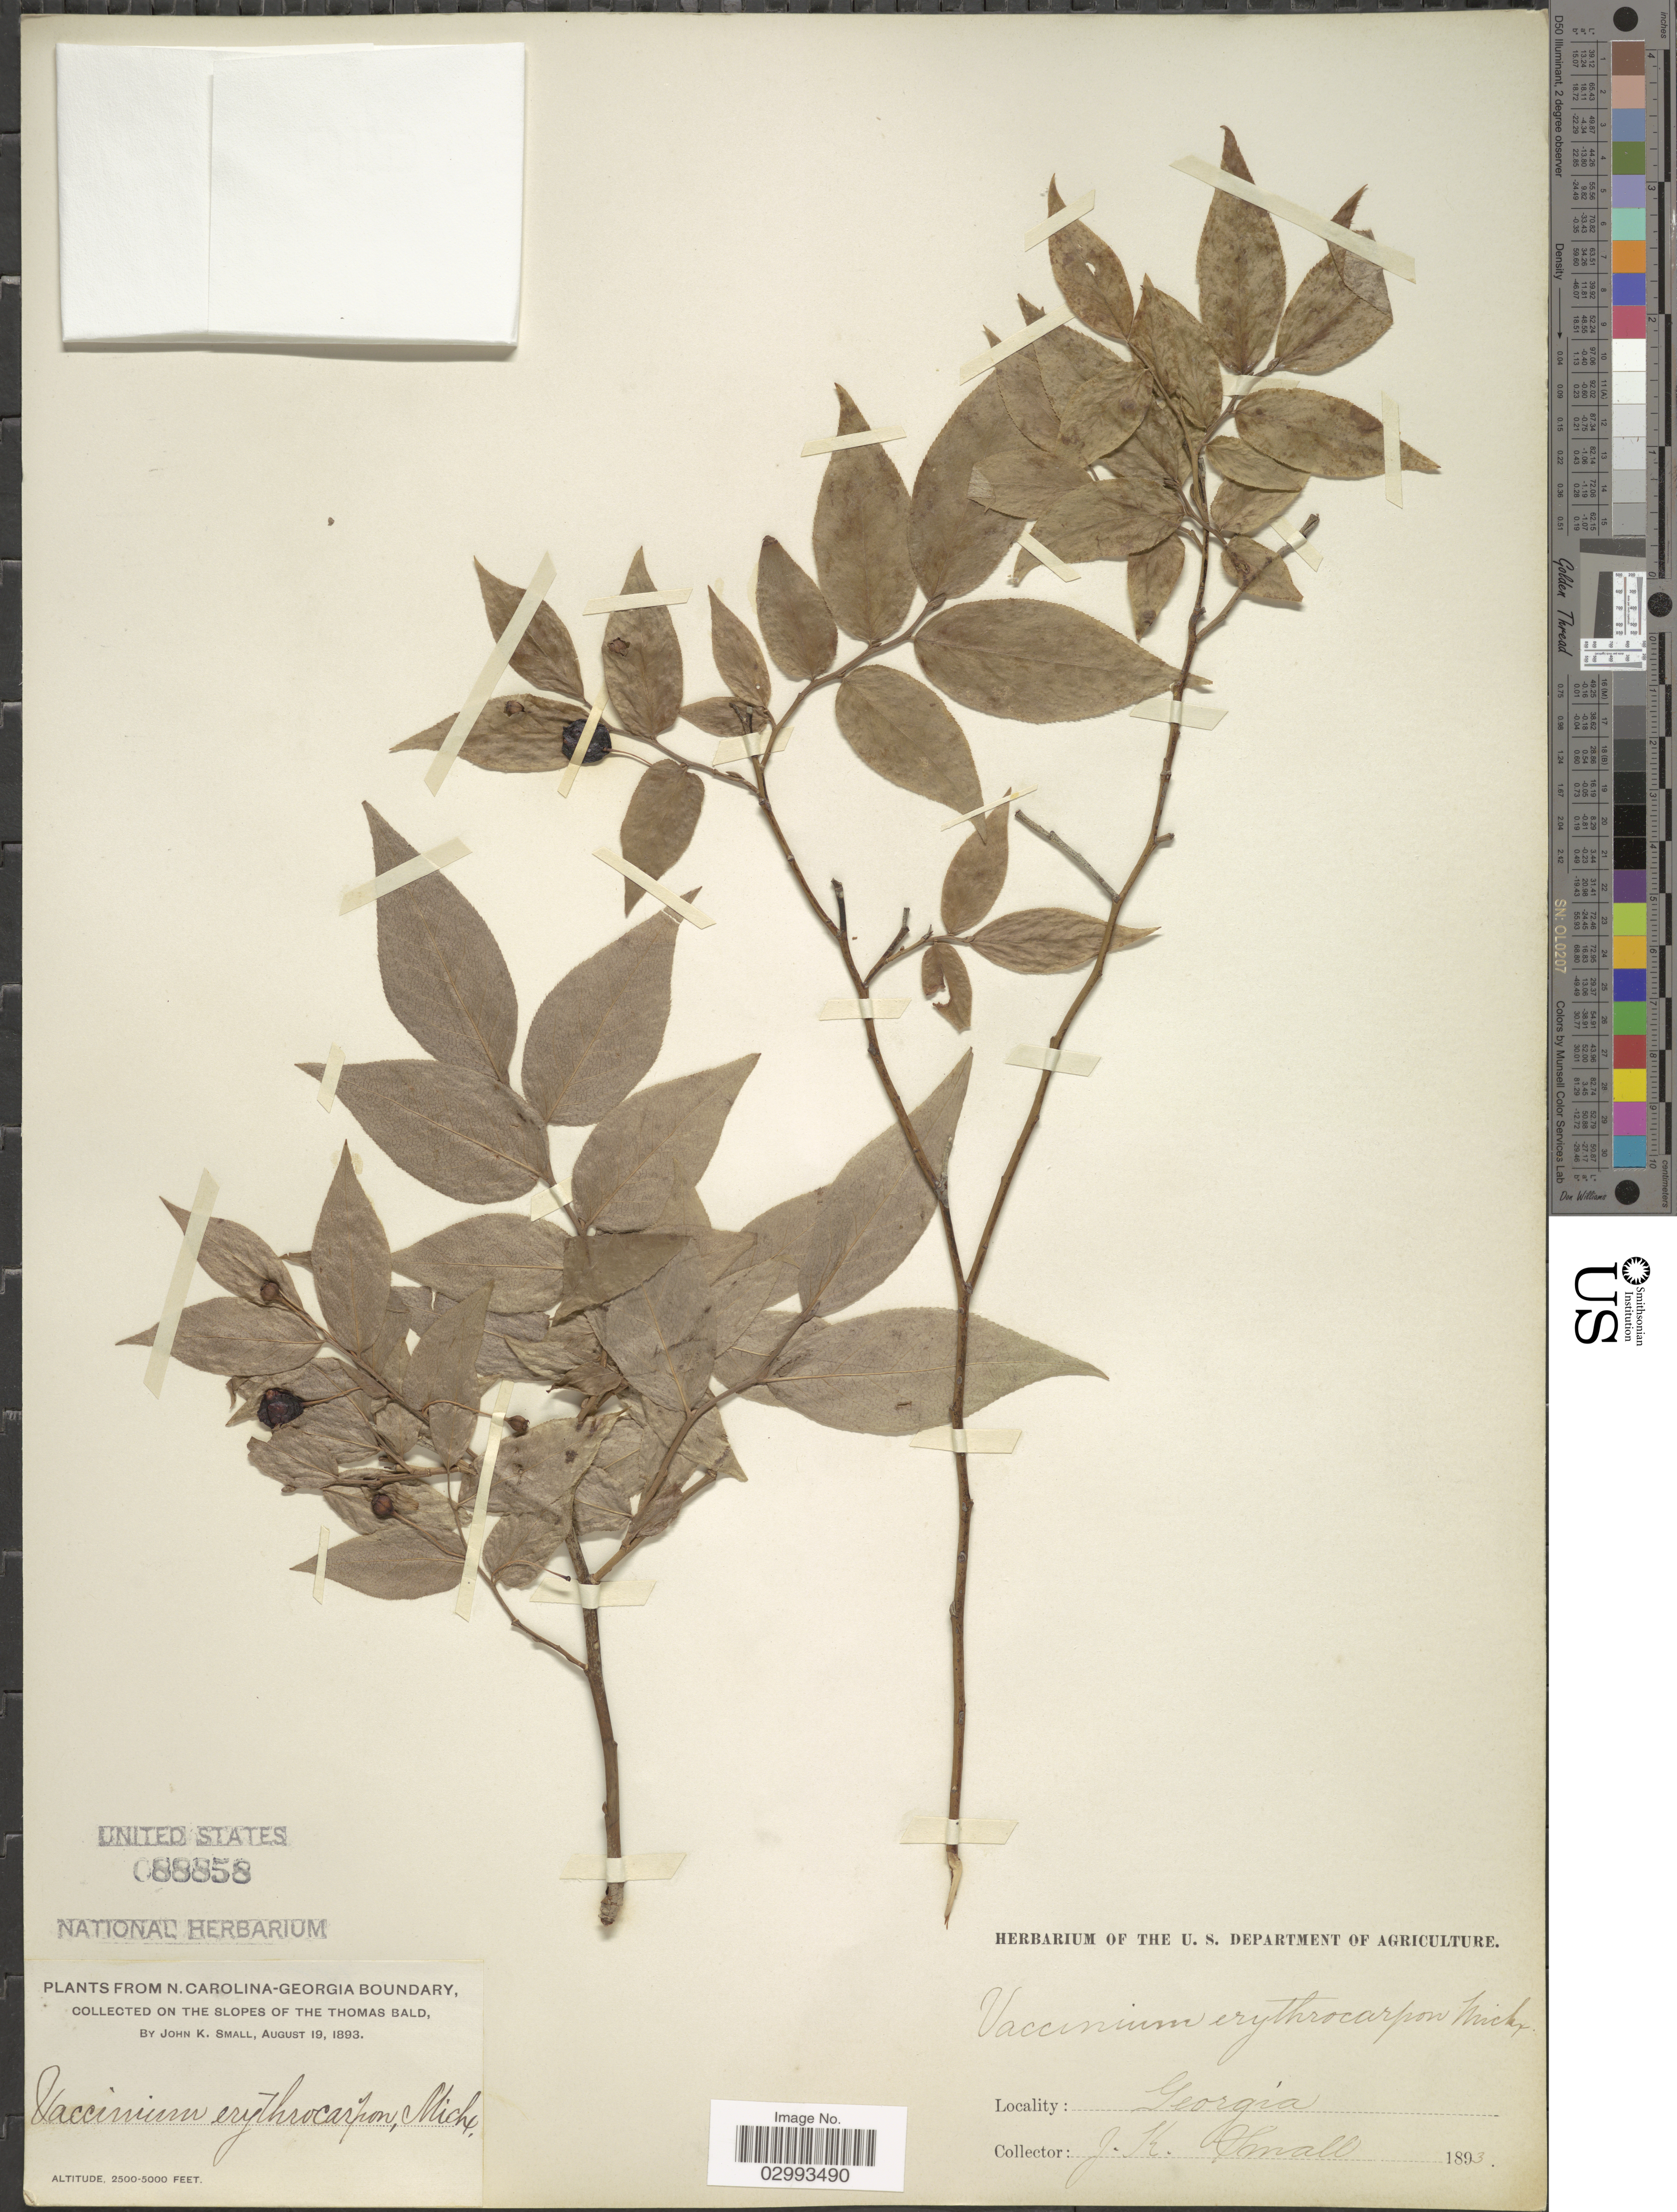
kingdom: Plantae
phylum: Tracheophyta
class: Magnoliopsida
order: Ericales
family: Ericaceae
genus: Hugeria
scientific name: Hugeria erythrocarpa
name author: (Michx.) Small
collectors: J. K. Small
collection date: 1893-08-19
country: United States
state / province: Georgia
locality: N. Carolina-Georgia Boundary. On the slopes of The Thomas Bald.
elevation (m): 762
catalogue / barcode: US 88858